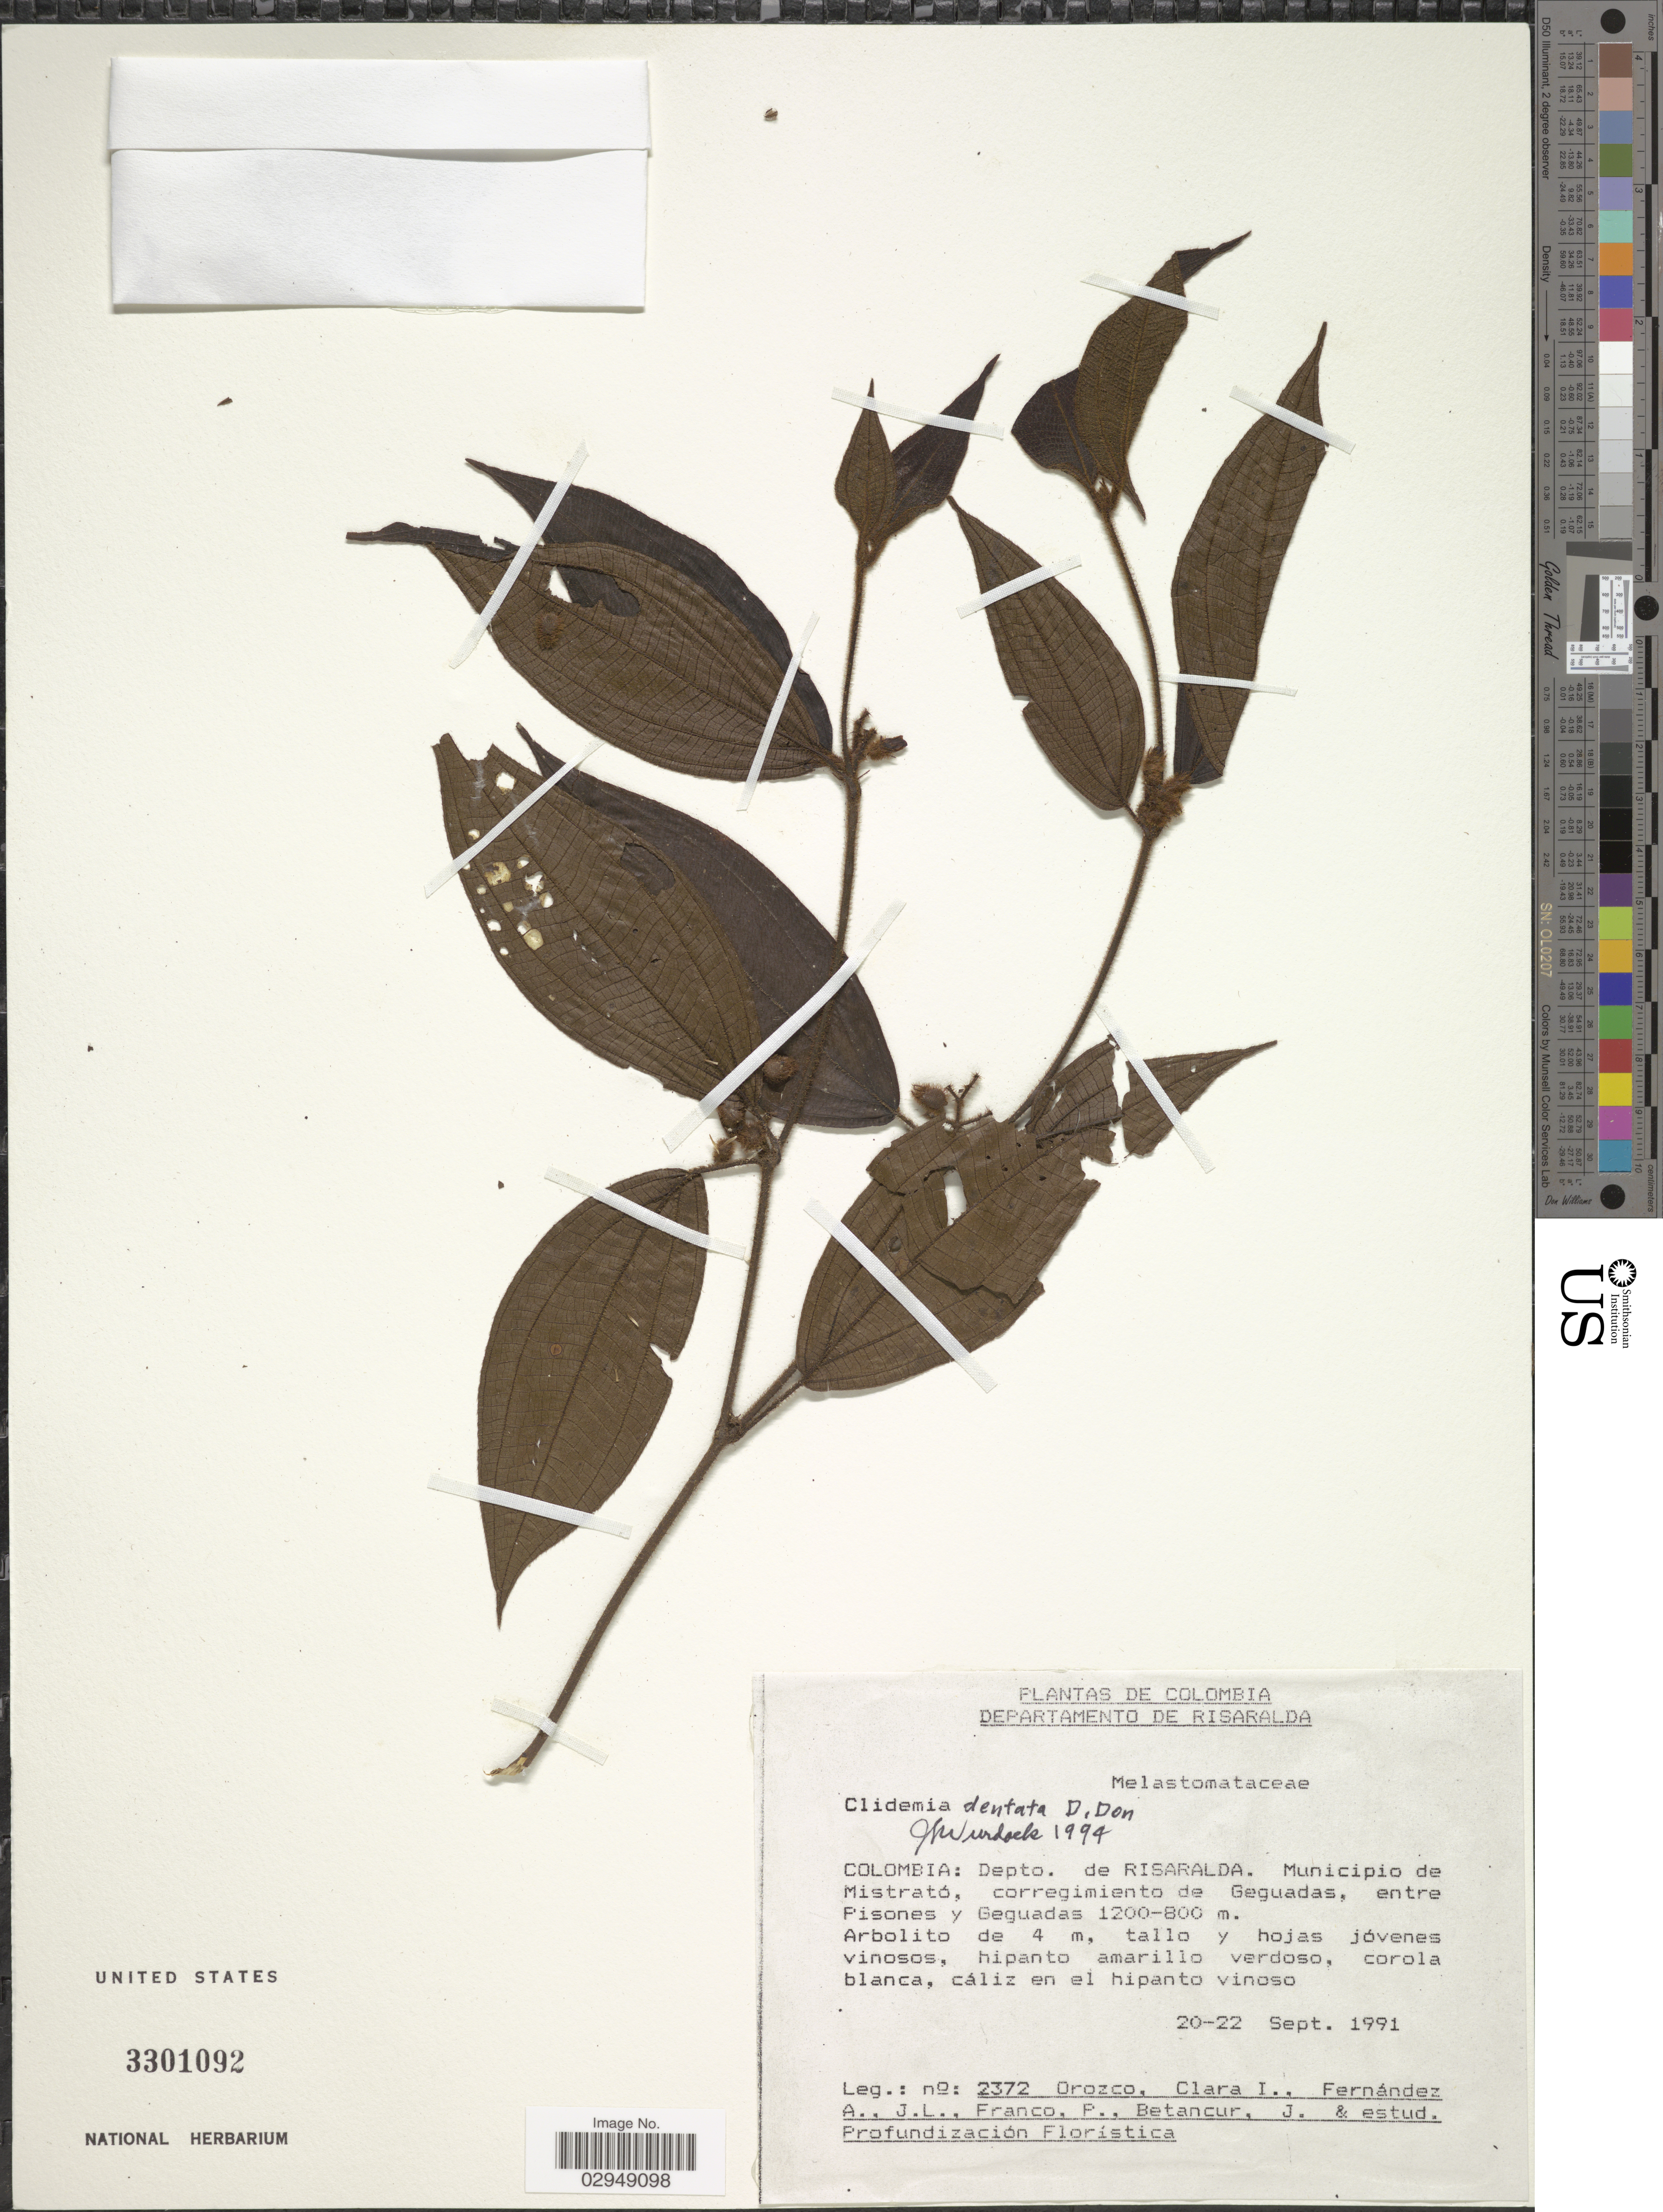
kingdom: Plantae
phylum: Tracheophyta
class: Magnoliopsida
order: Myrtales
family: Melastomataceae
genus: Clidemia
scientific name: Clidemia dentata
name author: D. Don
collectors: C. I. Orozco, J. Fernández, P. Franco, J. Betancur & Estudiantes de Profundizacion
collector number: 2372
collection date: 1991-09-20/1991-09-22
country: Colombia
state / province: Risaralda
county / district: Mistrató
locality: Corregimiento de Geguadas, entre Pisones y Geguadas.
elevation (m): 800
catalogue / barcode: US 3301092